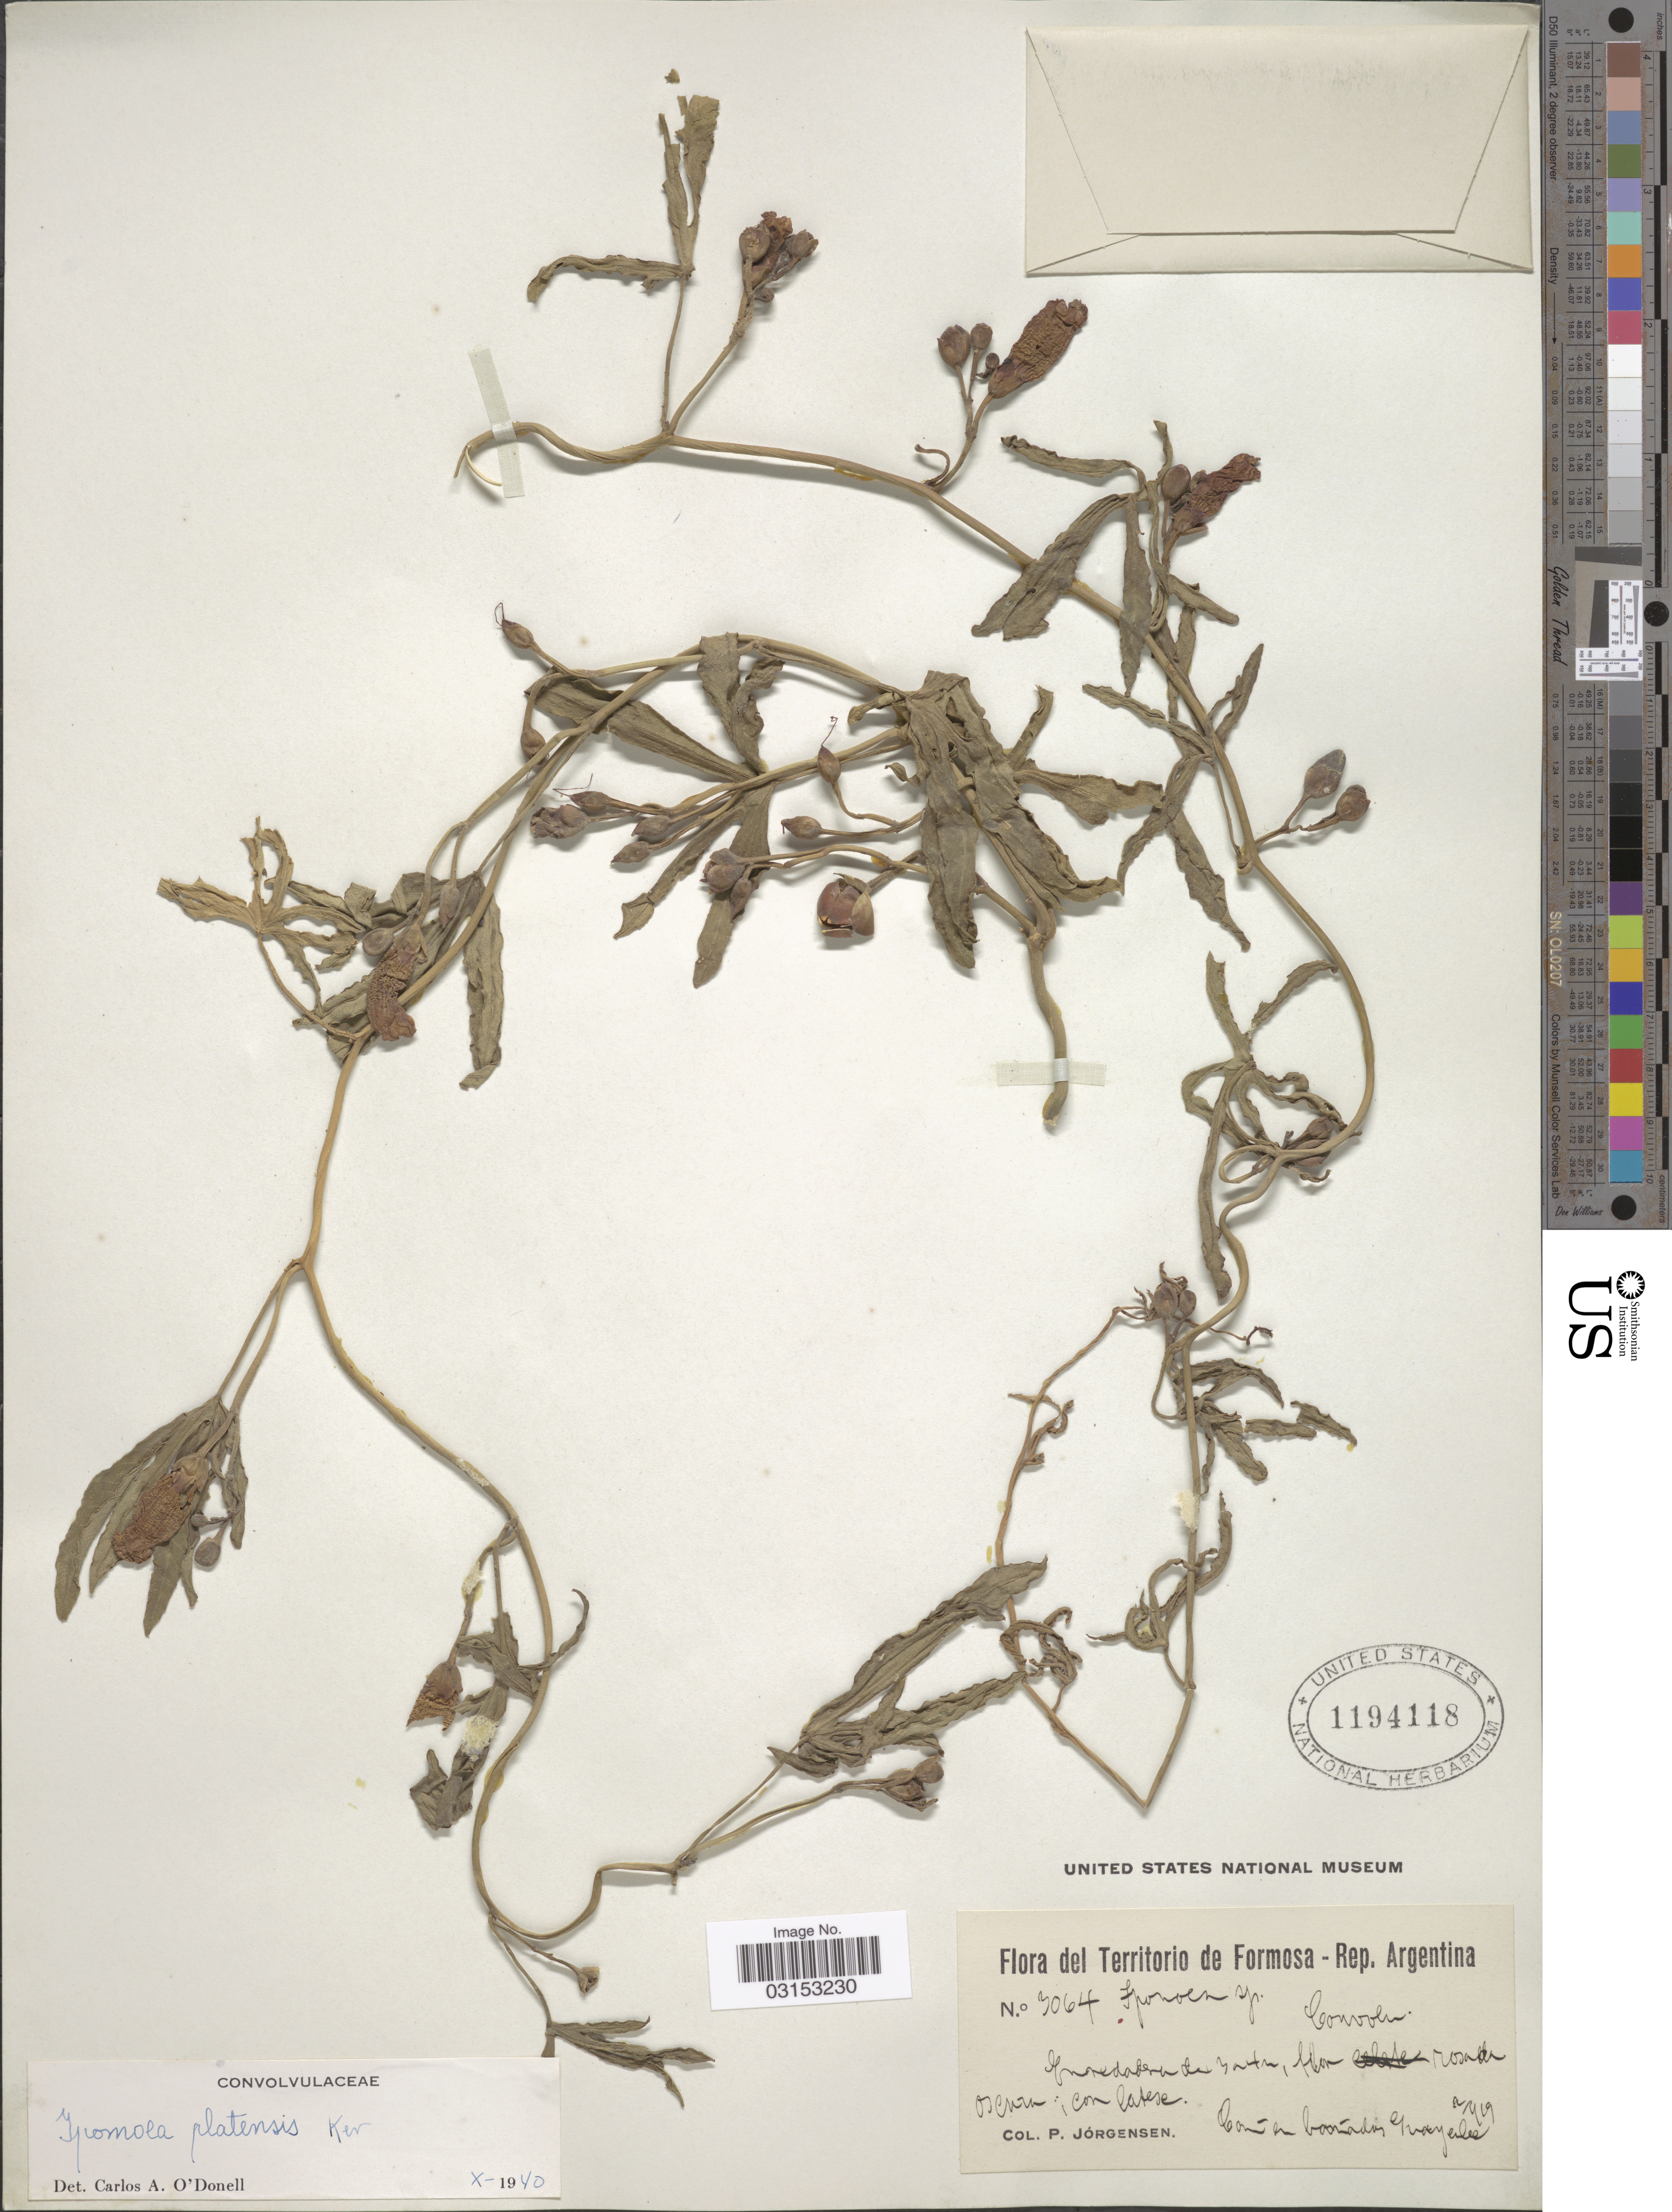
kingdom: Plantae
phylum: Tracheophyta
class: Magnoliopsida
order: Solanales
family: Convolvulaceae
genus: Ipomoea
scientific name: Ipomoea platensis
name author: Ker Gawl.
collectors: P. Jörgensen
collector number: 3064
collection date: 1919-02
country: Argentina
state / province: Formosa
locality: Territorio de Formosa, en bañados Guayculee [interpreted].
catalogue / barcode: US 1194118